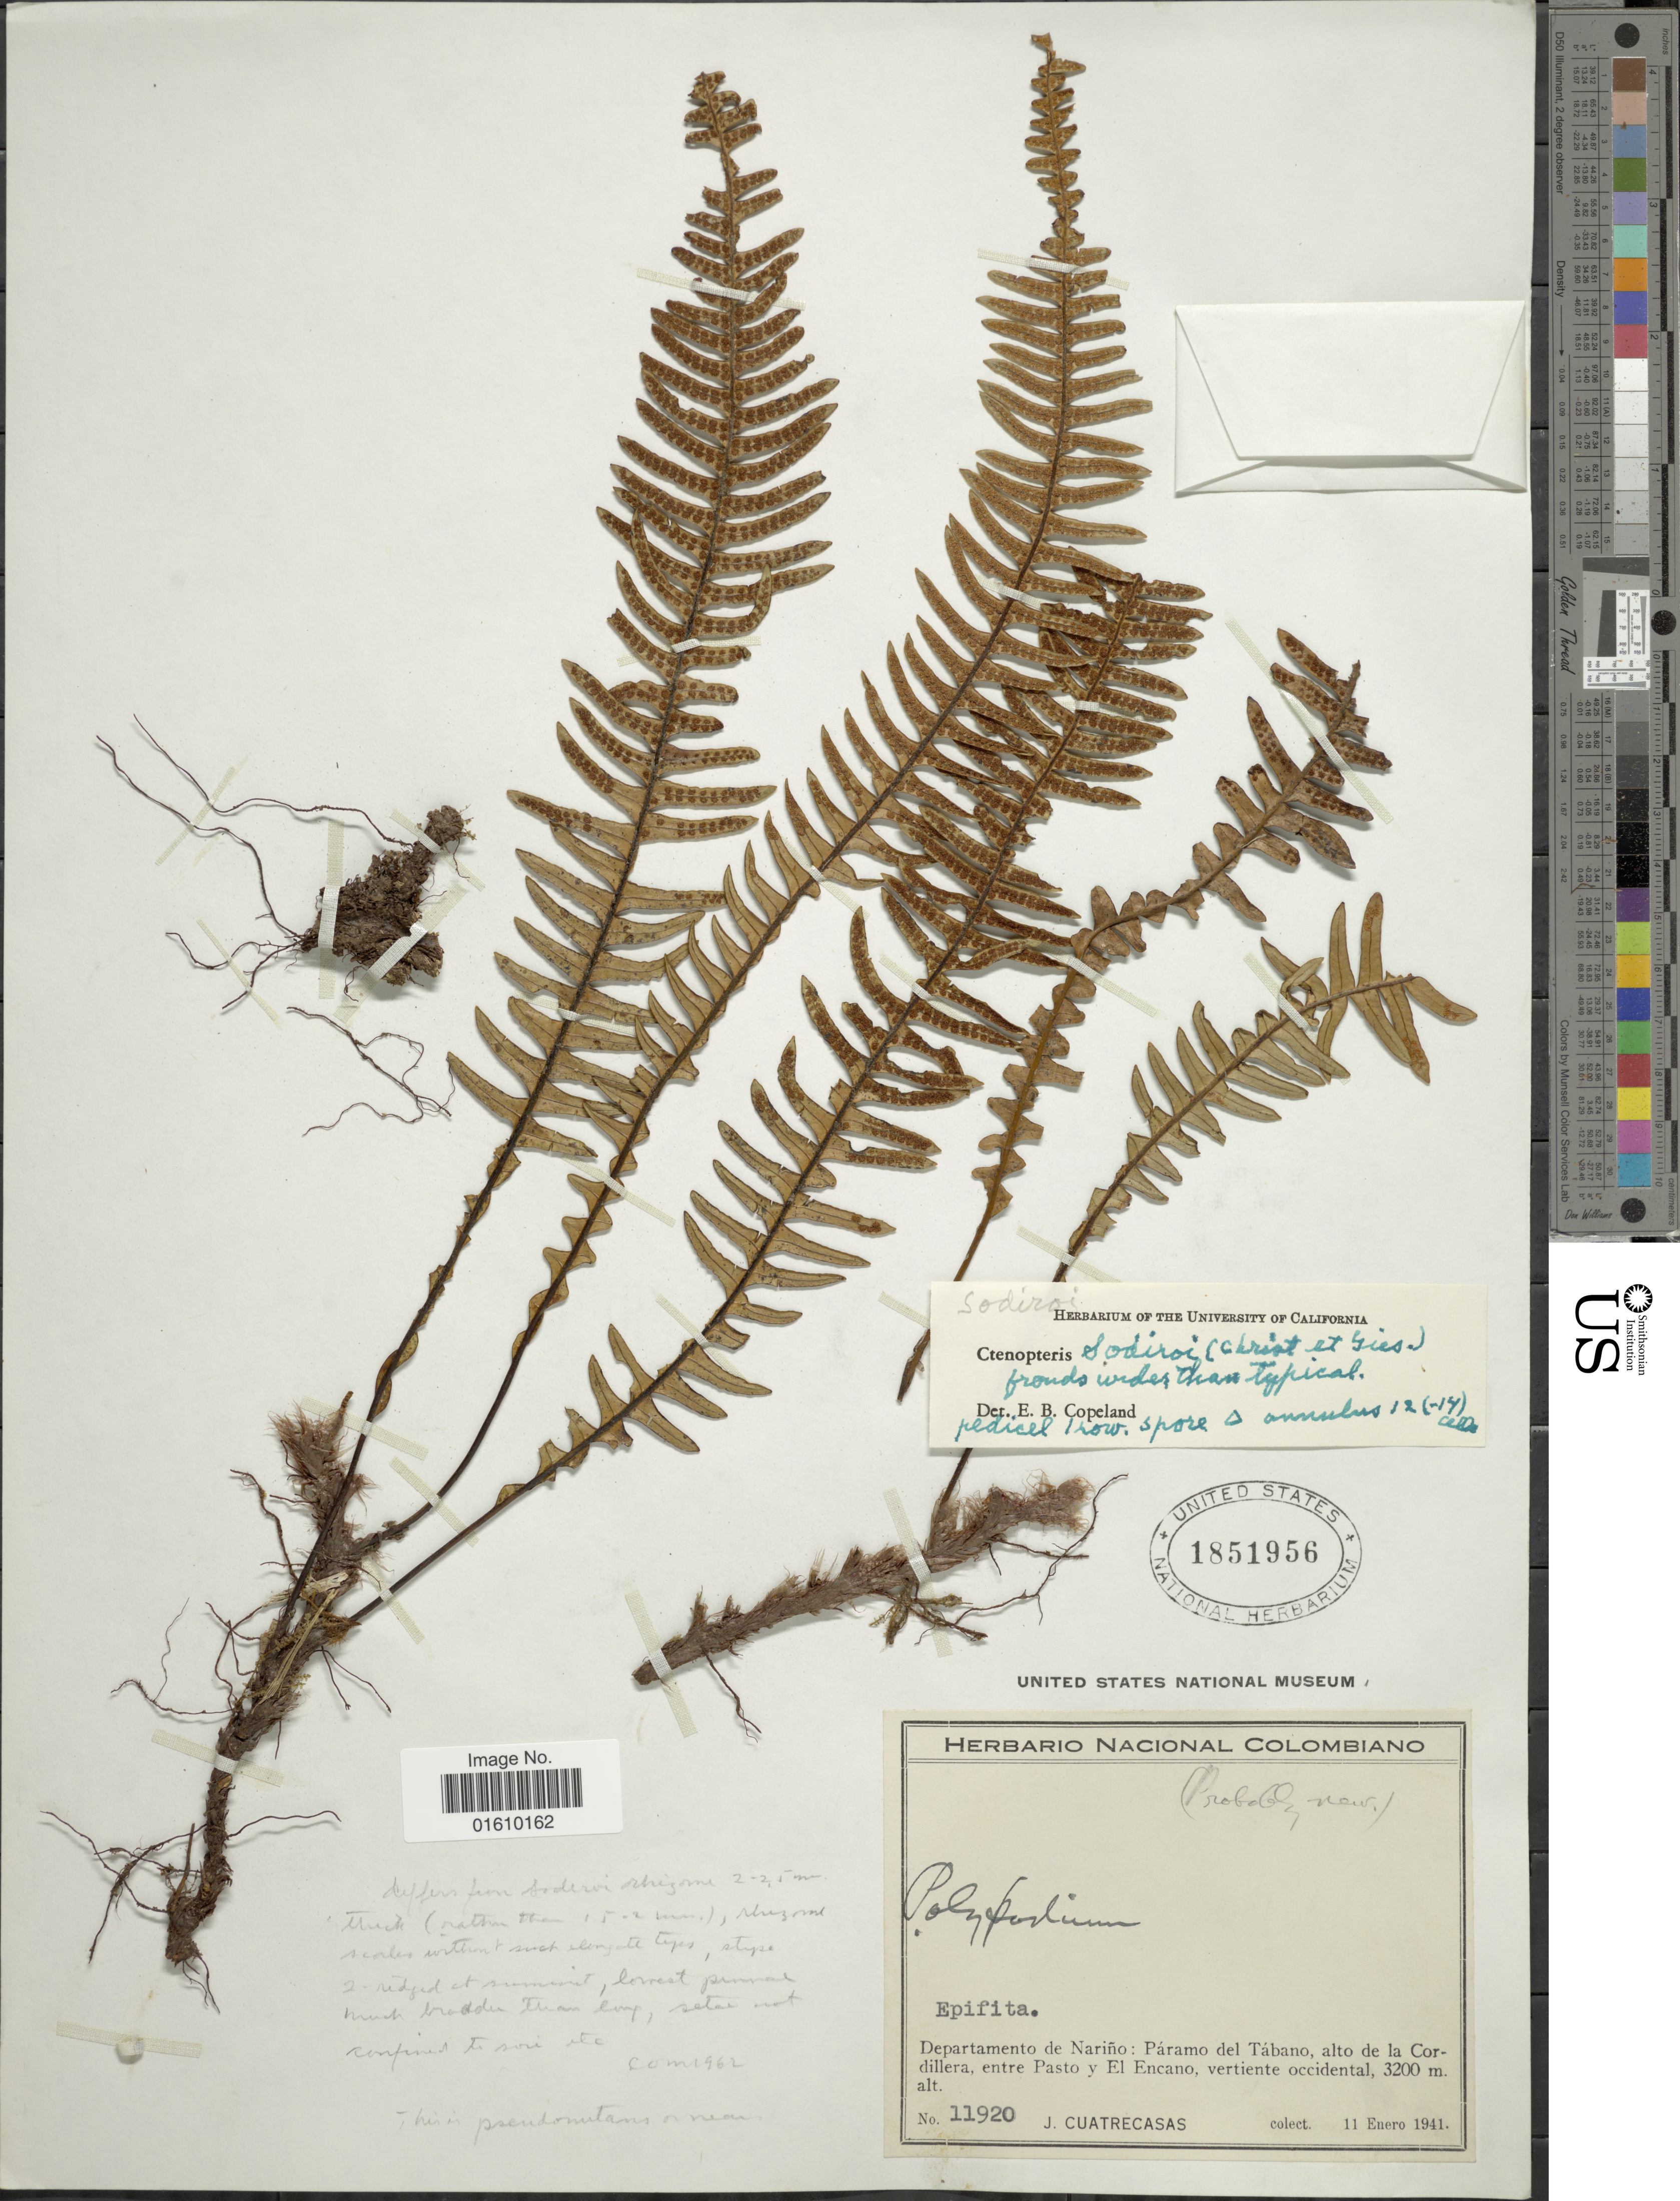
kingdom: Plantae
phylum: Tracheophyta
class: Polypodiopsida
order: Polypodiales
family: Polypodiaceae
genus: Melpomene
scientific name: Melpomene pseudonutans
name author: (Christ & Rosenst.) A.R. Sm. & R.C. Moran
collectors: J. Cuatrecasas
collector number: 11920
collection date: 1941-01-11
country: Colombia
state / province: Nariño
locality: Páramo del Tábano, alto de la Cordillera, entre Pasto y El Encano, vertiente occidental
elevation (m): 3200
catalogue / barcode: US 1851956